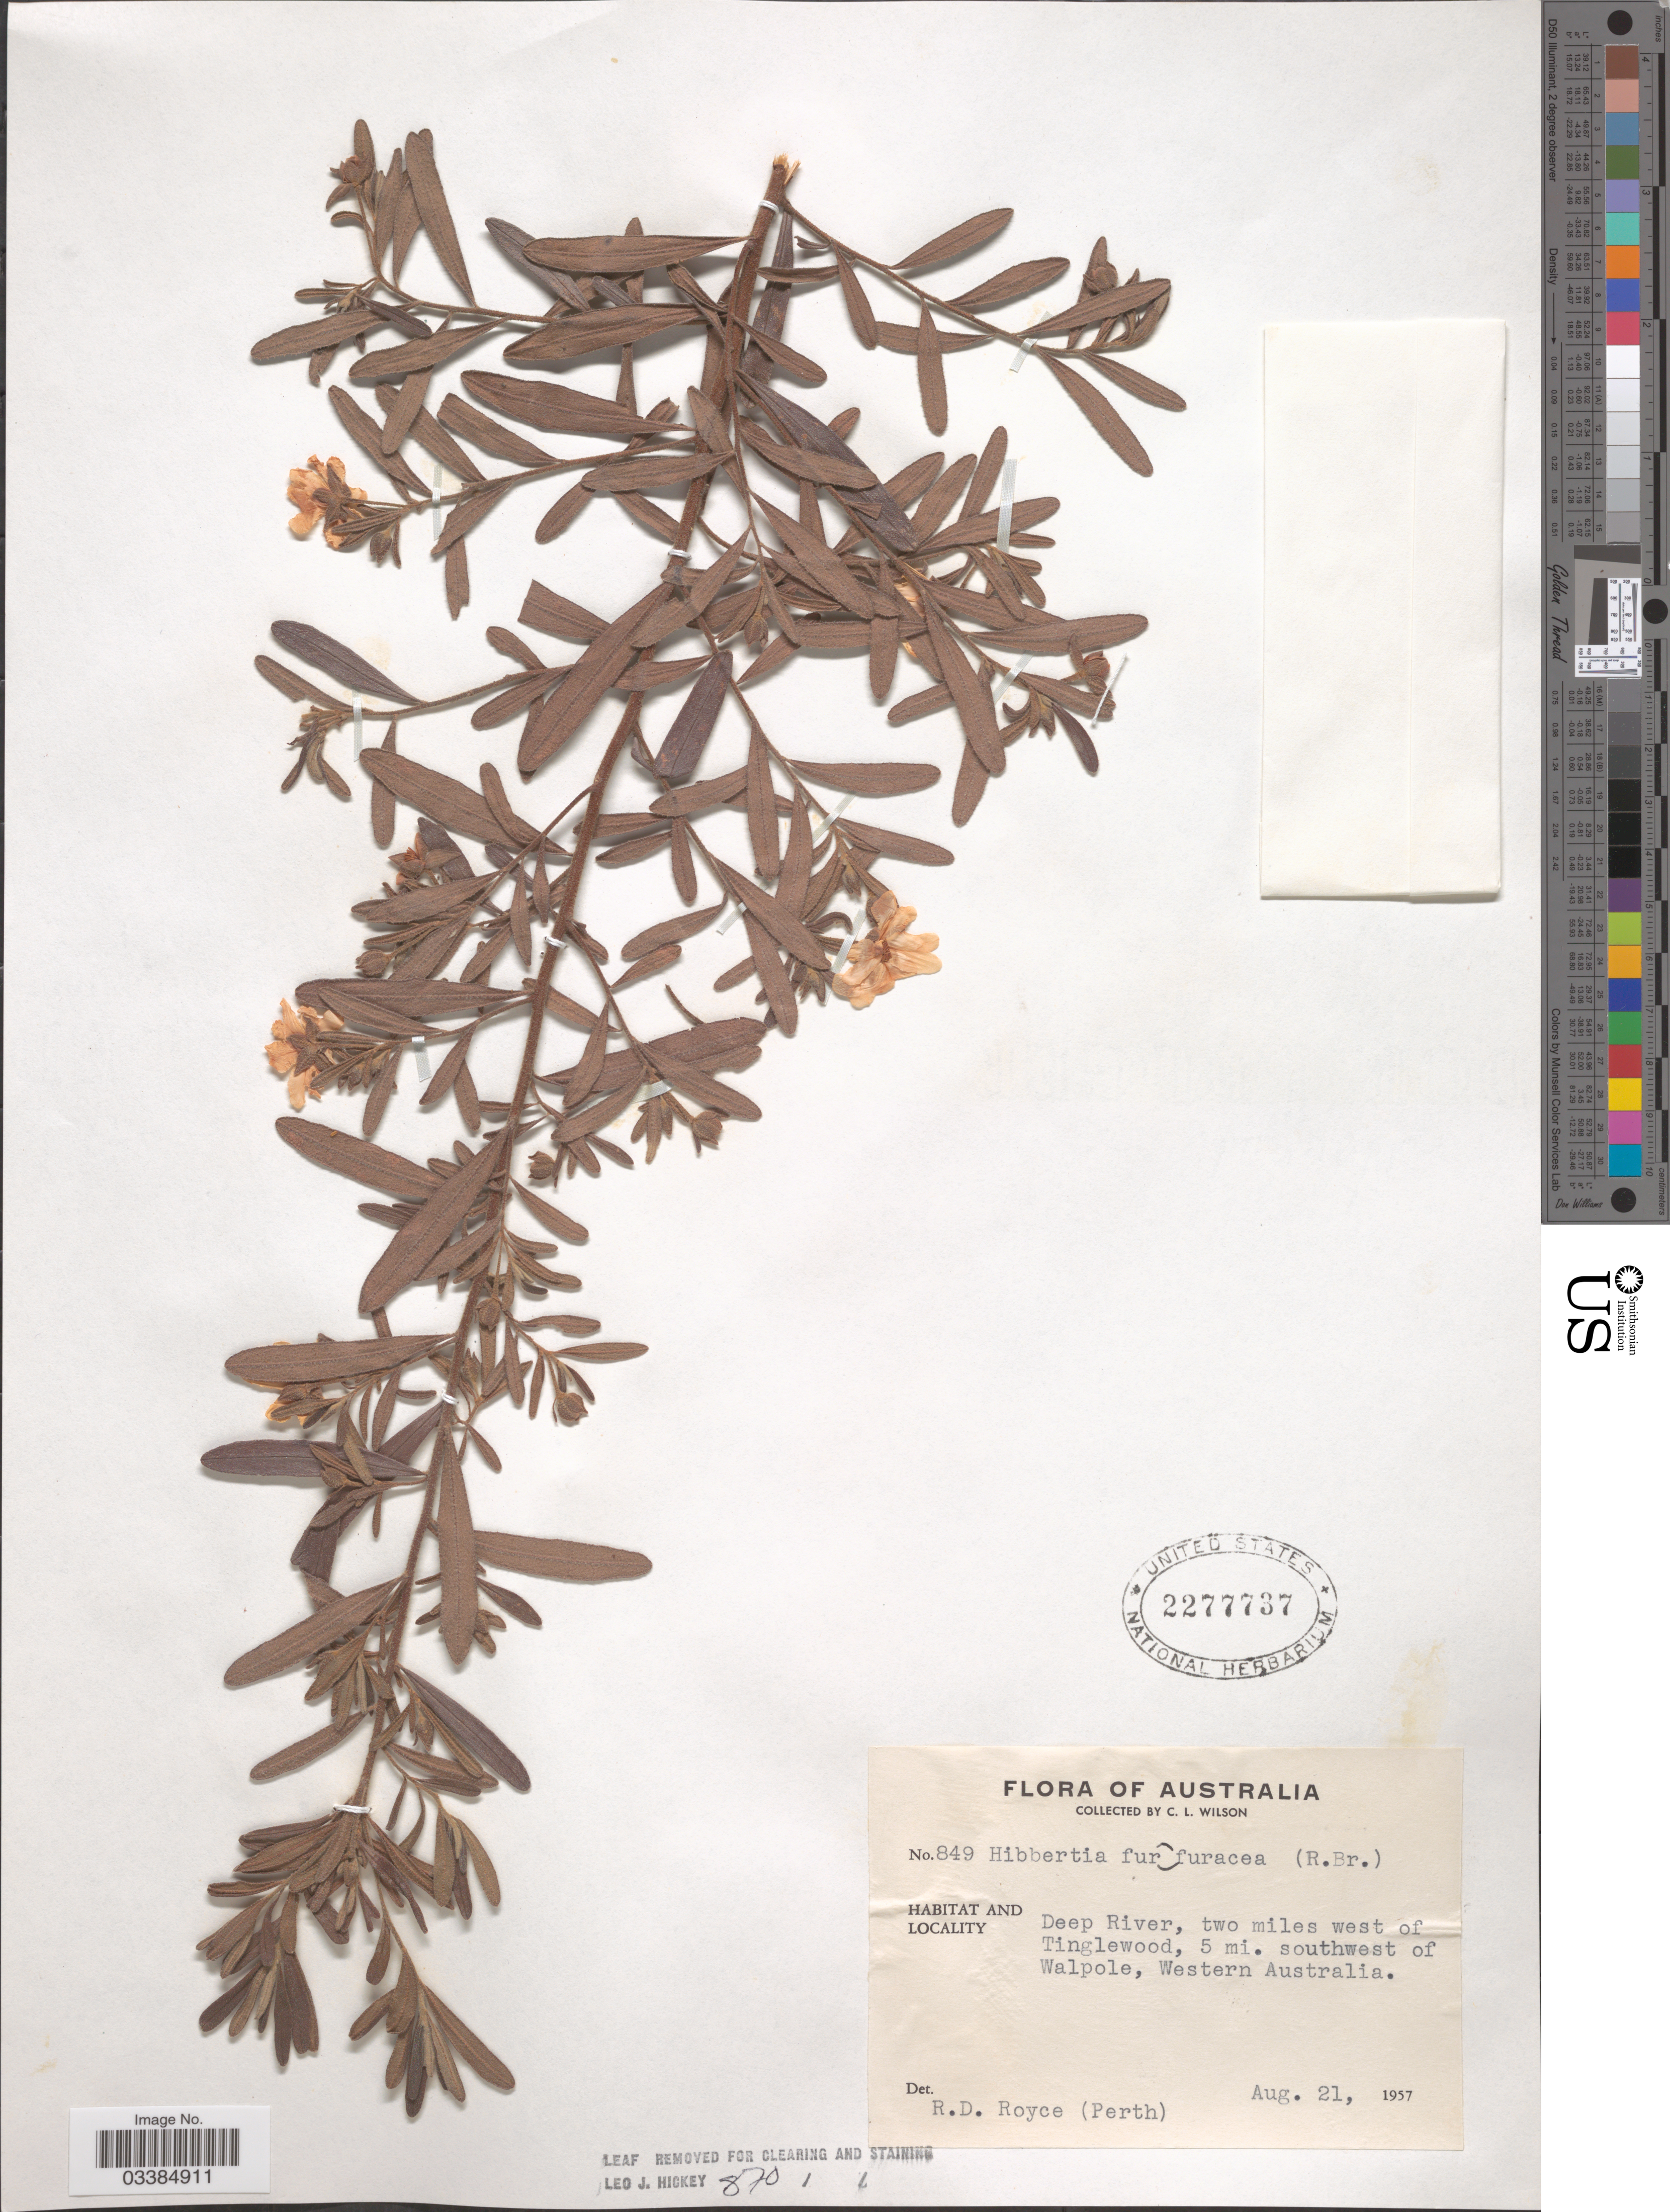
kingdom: Plantae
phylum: Tracheophyta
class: Magnoliopsida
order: Dilleniales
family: Dilleniaceae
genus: Hibbertia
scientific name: Hibbertia furfuracea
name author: Benth.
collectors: C. L. Wilson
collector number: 849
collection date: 1957-08-21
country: Australia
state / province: Western Australia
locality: Deep River, two miles west of Tinglewood, 5 mi. southwest of Walpole.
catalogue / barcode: US 2277737